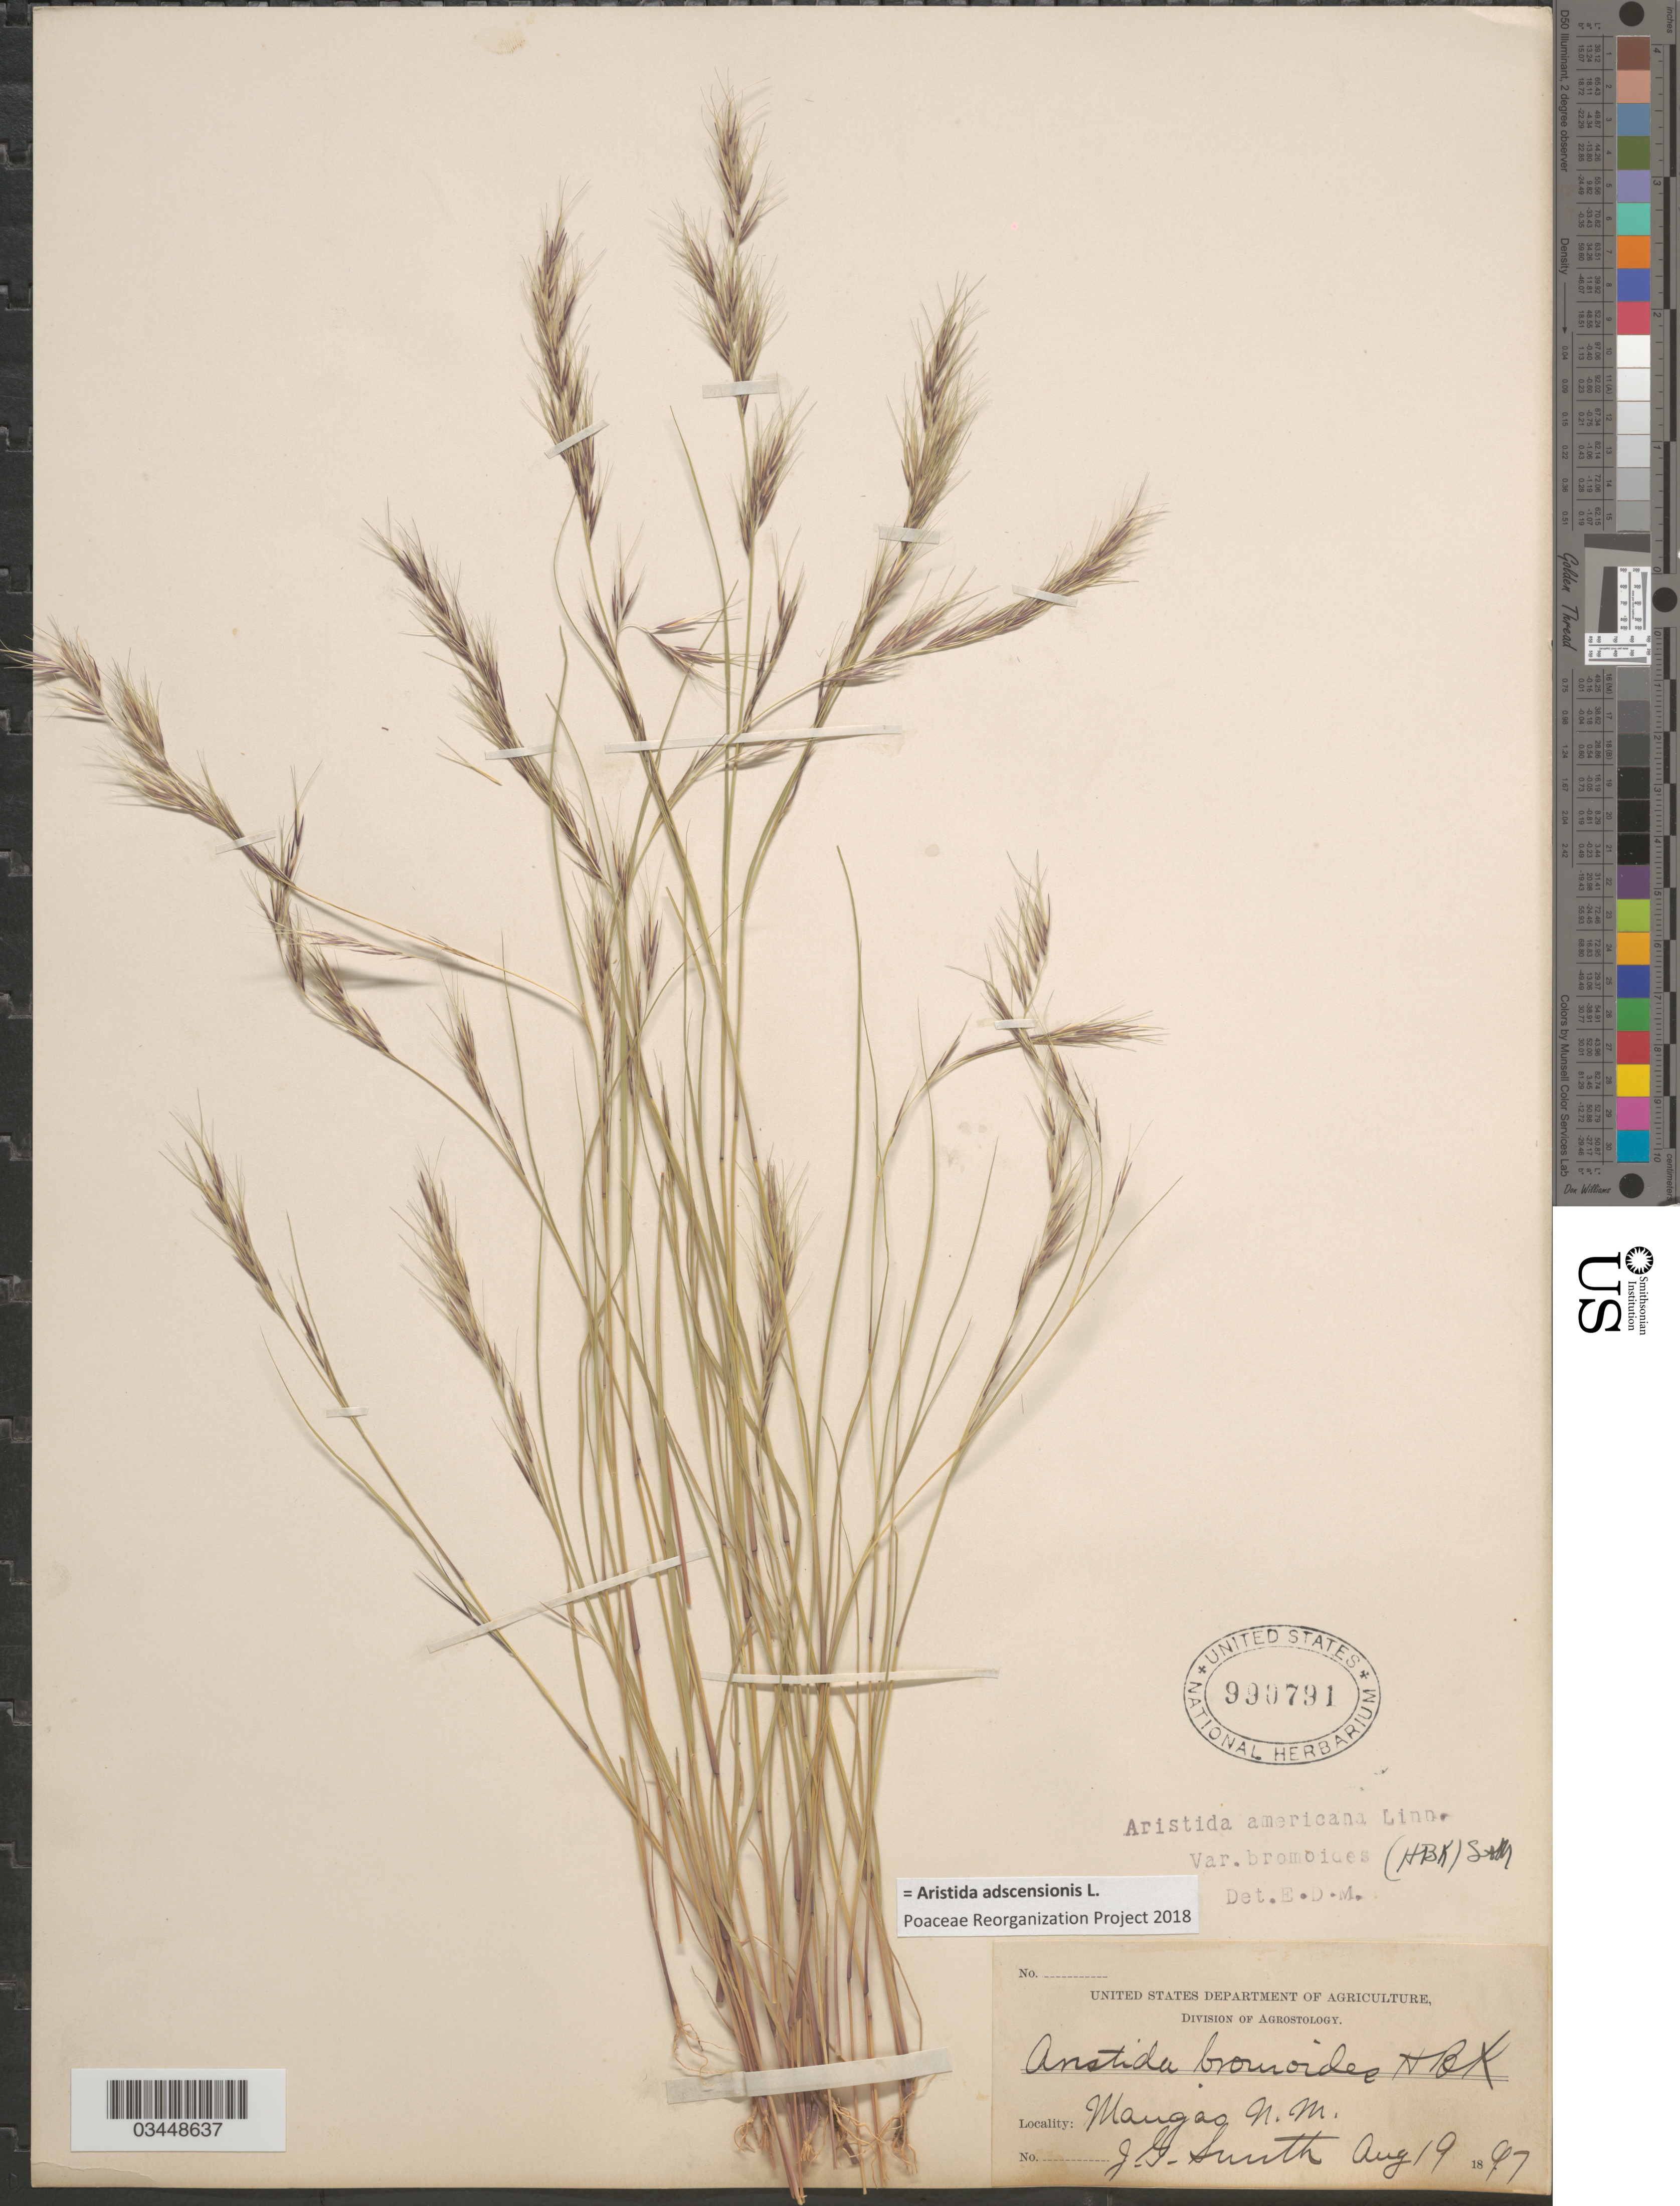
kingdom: Plantae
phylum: Tracheophyta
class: Liliopsida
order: Poales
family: Poaceae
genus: Aristida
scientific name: Aristida adscensionis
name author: L.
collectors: J. G. Smith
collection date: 1897-08-19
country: United States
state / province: New Mexico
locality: Mangas.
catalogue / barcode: US 990791